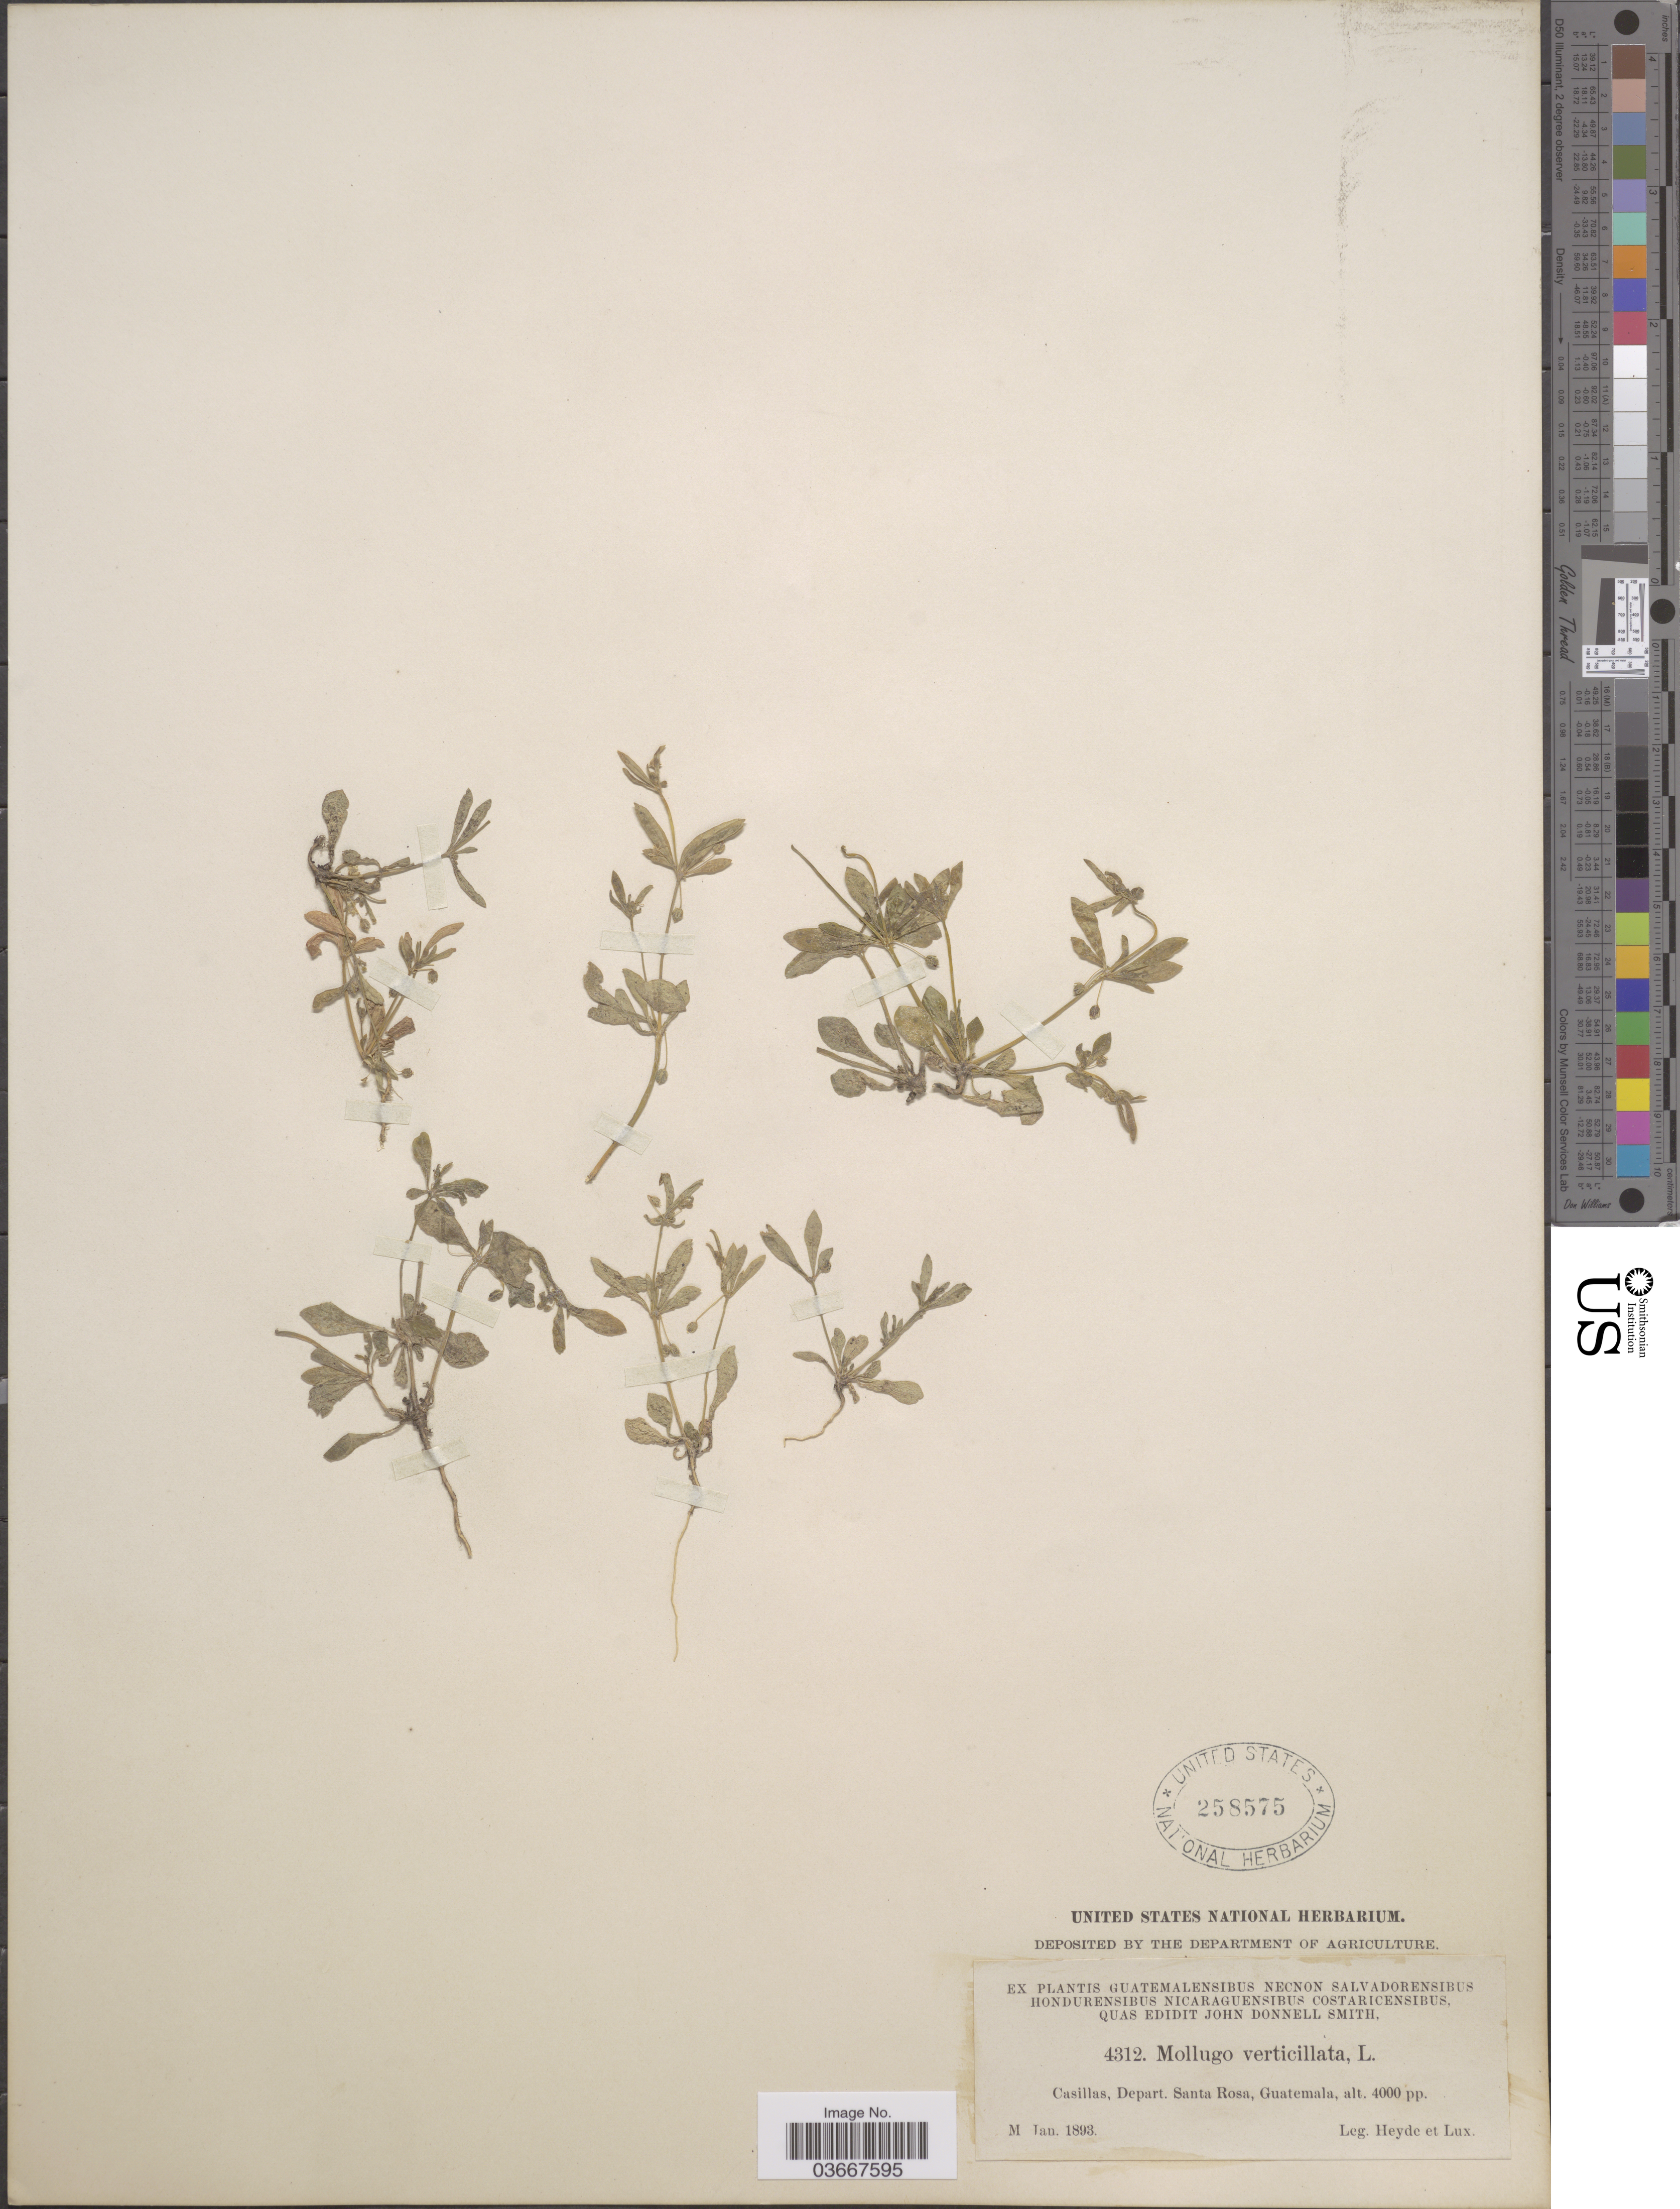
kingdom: Plantae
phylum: Tracheophyta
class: Magnoliopsida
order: Caryophyllales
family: Molluginaceae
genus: Mollugo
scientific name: Mollugo verticillata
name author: L.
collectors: Heyde & Lux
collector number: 4312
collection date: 1893-01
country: Guatemala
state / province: Santa Rosa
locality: Casillas, Depart. Santa Rosa.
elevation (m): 1219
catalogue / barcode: US 258575